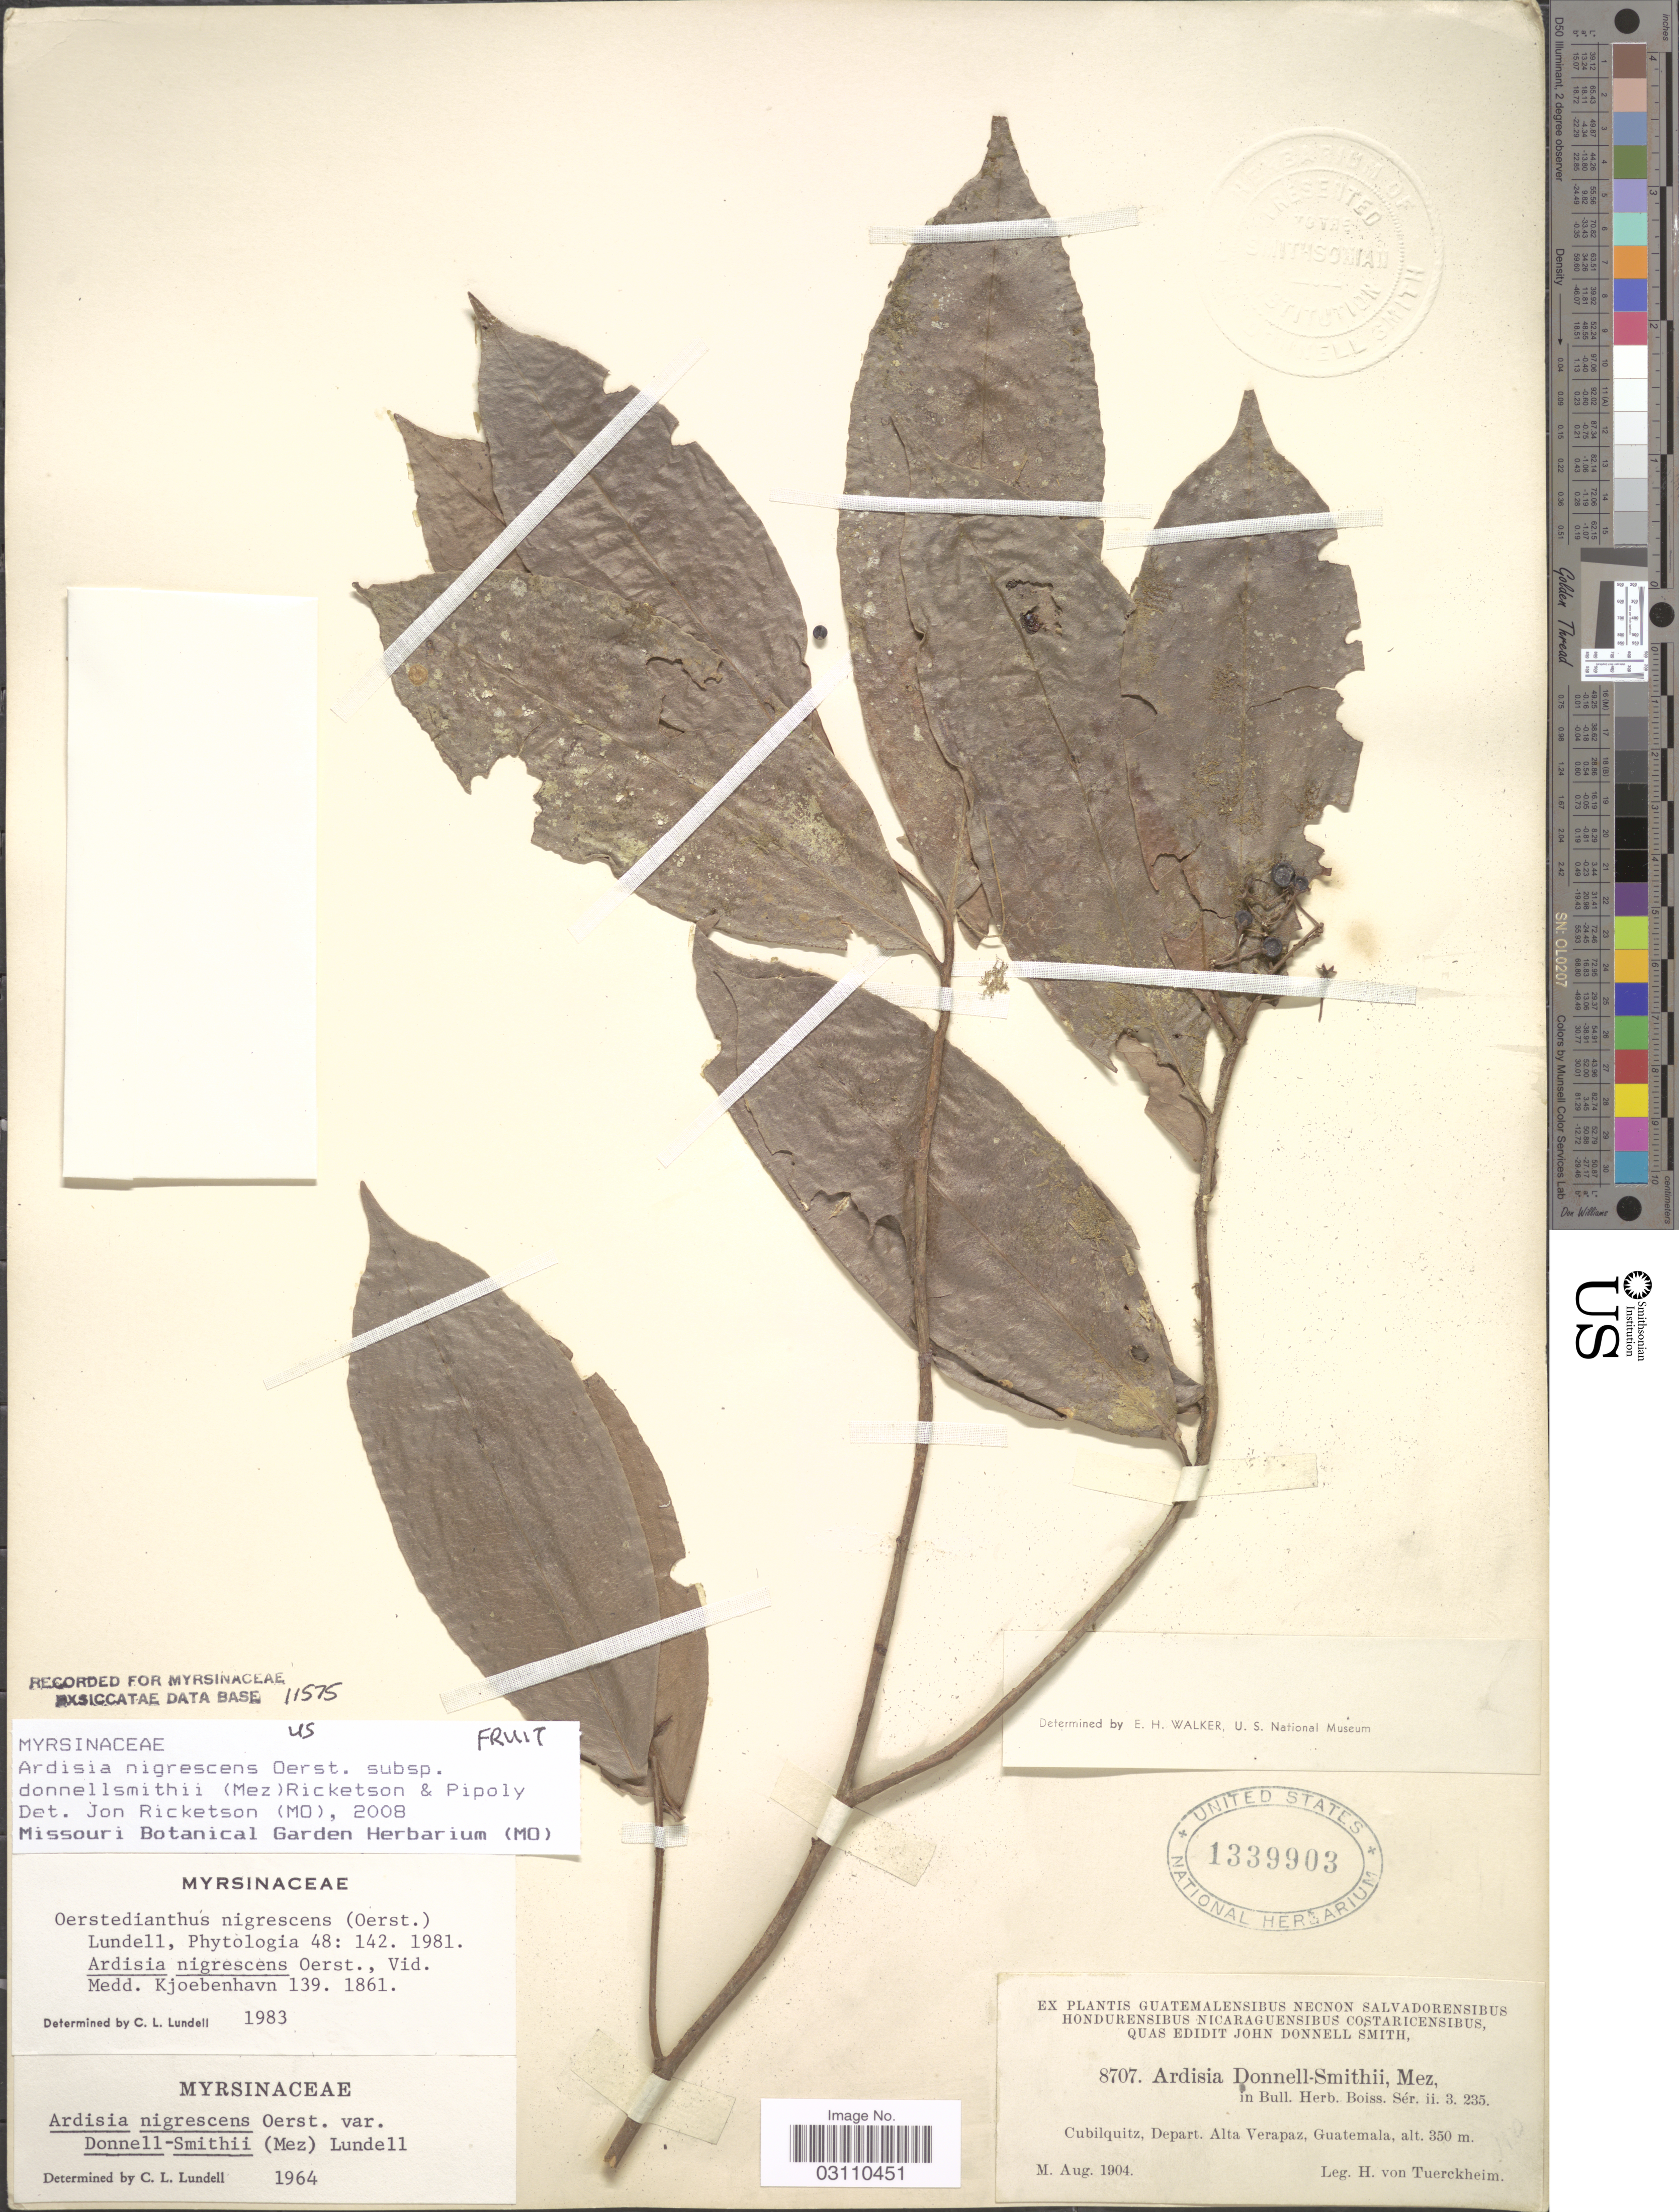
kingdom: Plantae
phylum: Tracheophyta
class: Magnoliopsida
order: Ericales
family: Primulaceae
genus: Ardisia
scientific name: Ardisia nigrescens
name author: Oerst.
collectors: H. von Türckheim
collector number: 8707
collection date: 1904-08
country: Guatemala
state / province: Alta Verapaz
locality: Cubilquitz, Depart. Alta Verapaz.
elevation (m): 350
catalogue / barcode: US 1339903